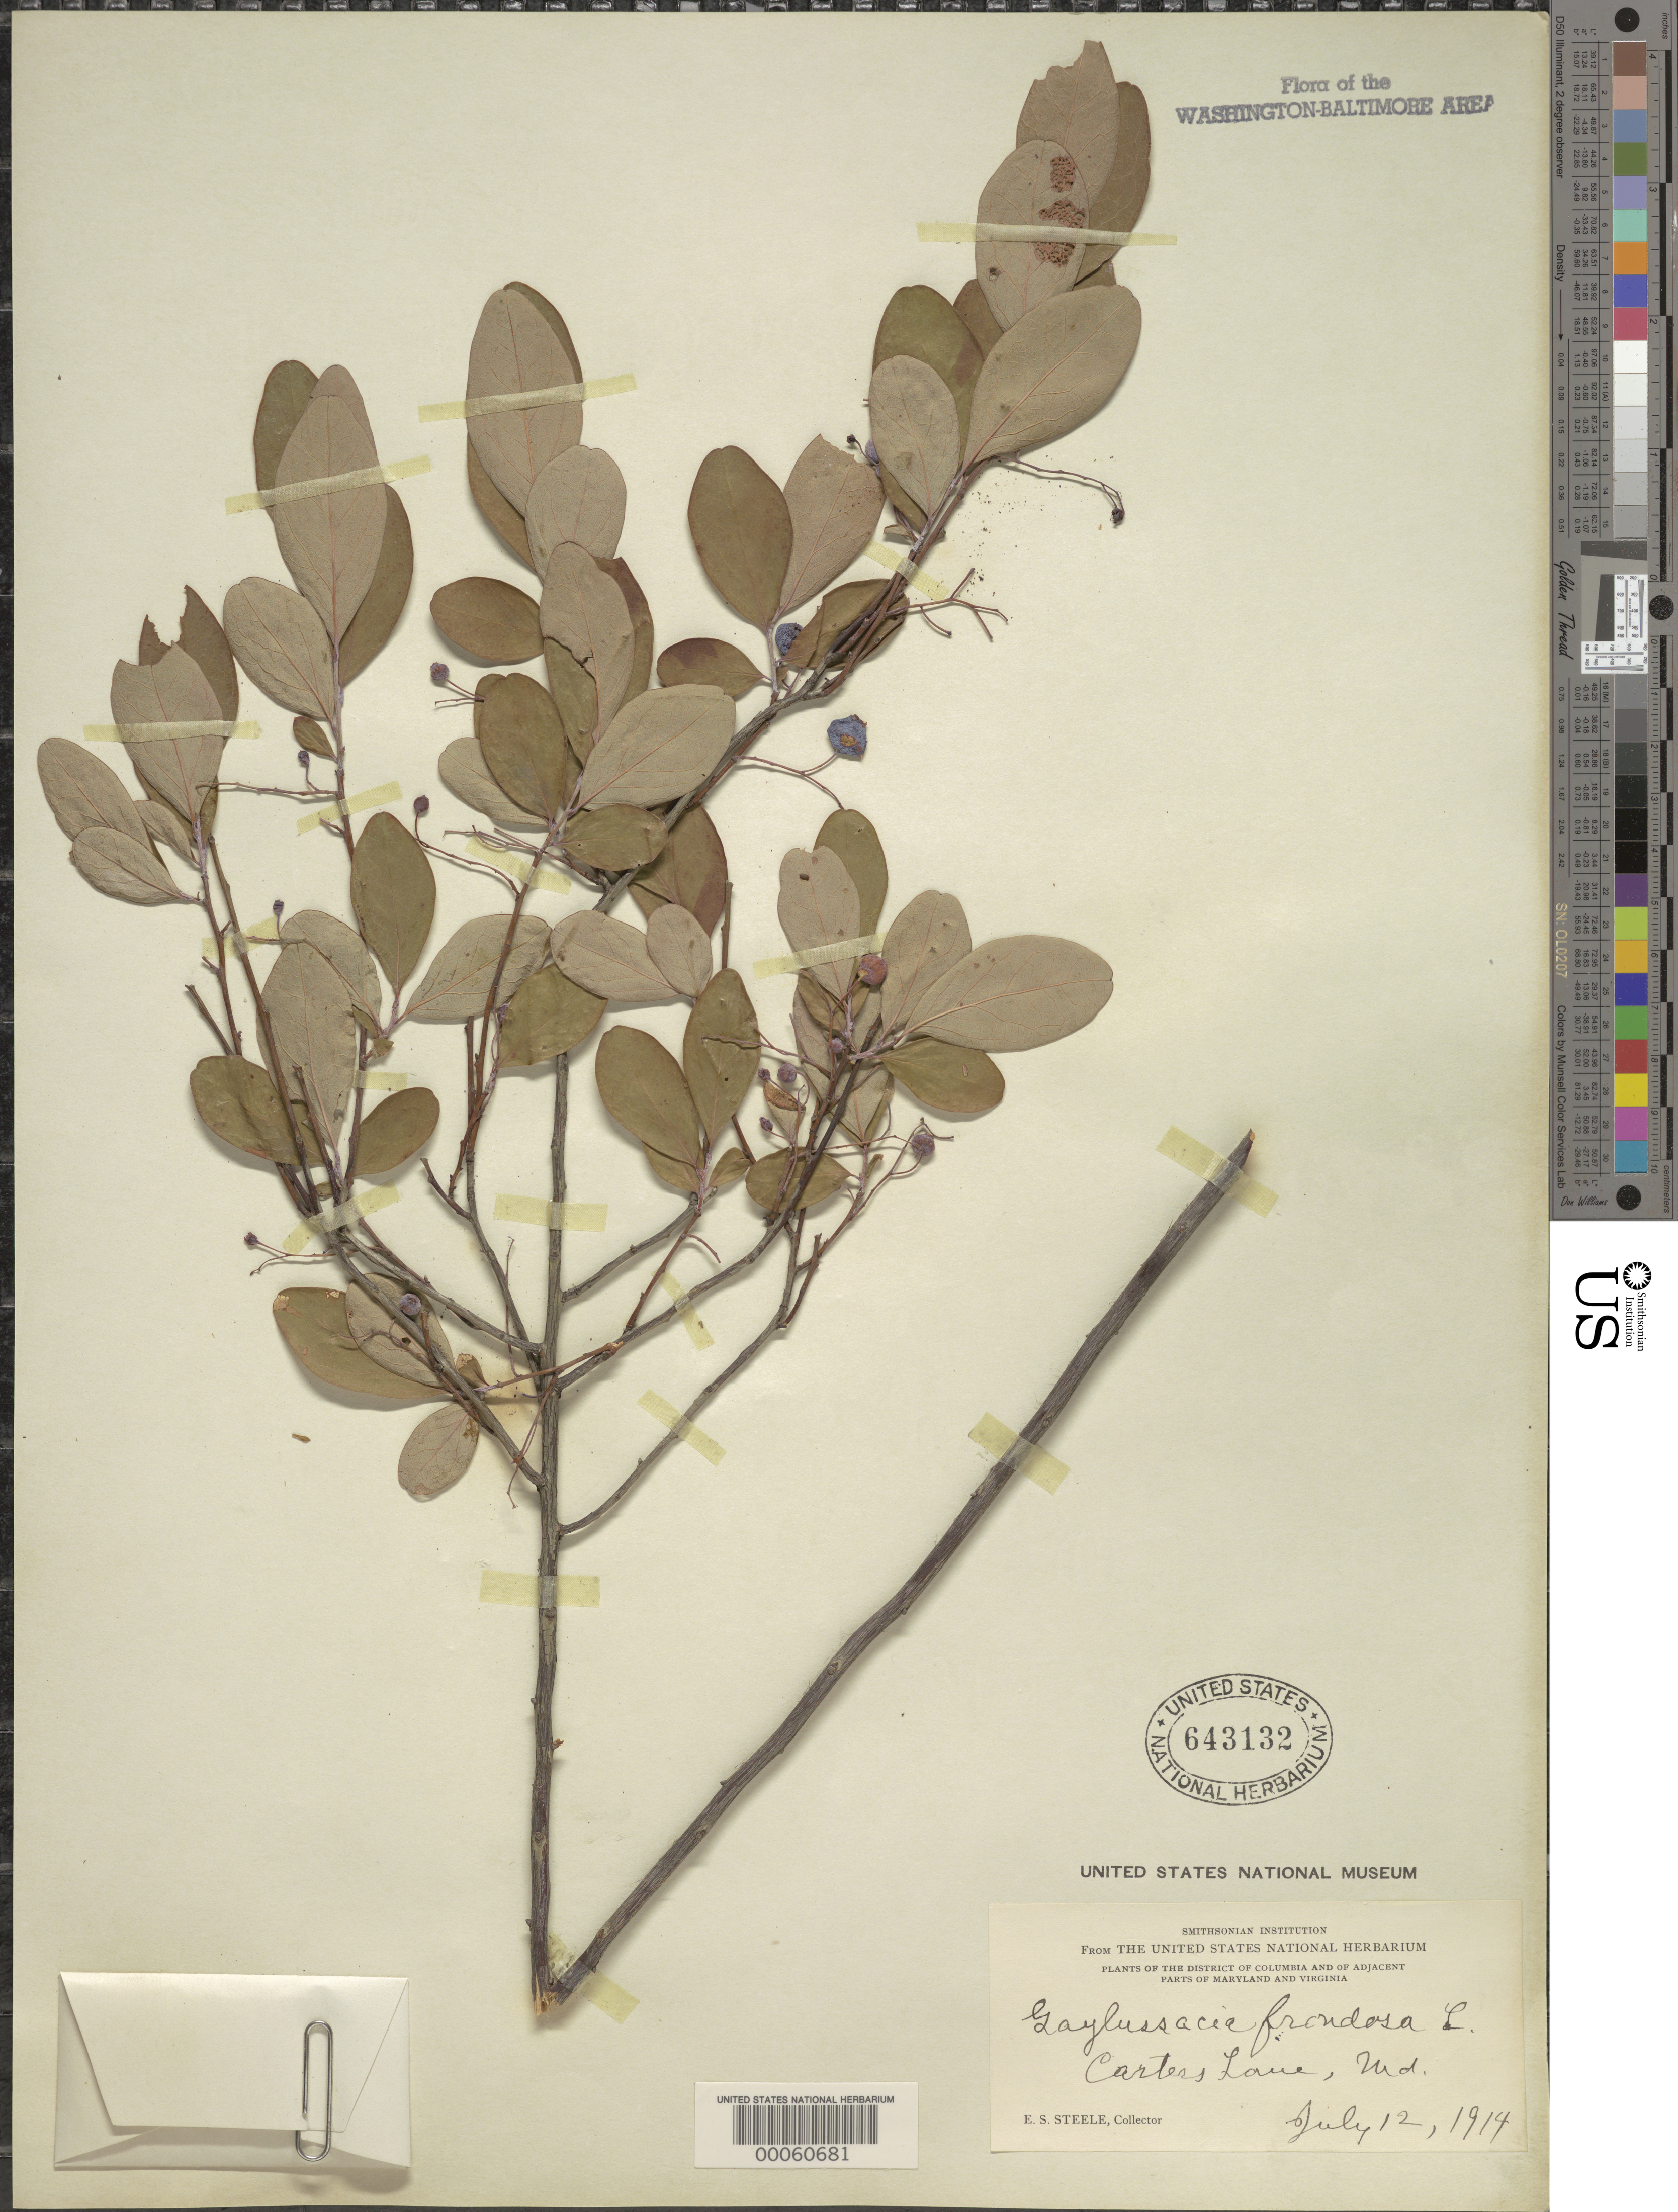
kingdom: Plantae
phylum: Tracheophyta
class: Magnoliopsida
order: Ericales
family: Ericaceae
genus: Gaylussacia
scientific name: Gaylussacia frondosa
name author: (L.) Torr. & A. Gray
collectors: E. Steele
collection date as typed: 12 Jul 1914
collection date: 1914-07-12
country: United States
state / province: Maryland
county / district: Prince George's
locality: Carters Lane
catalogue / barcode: US 643132